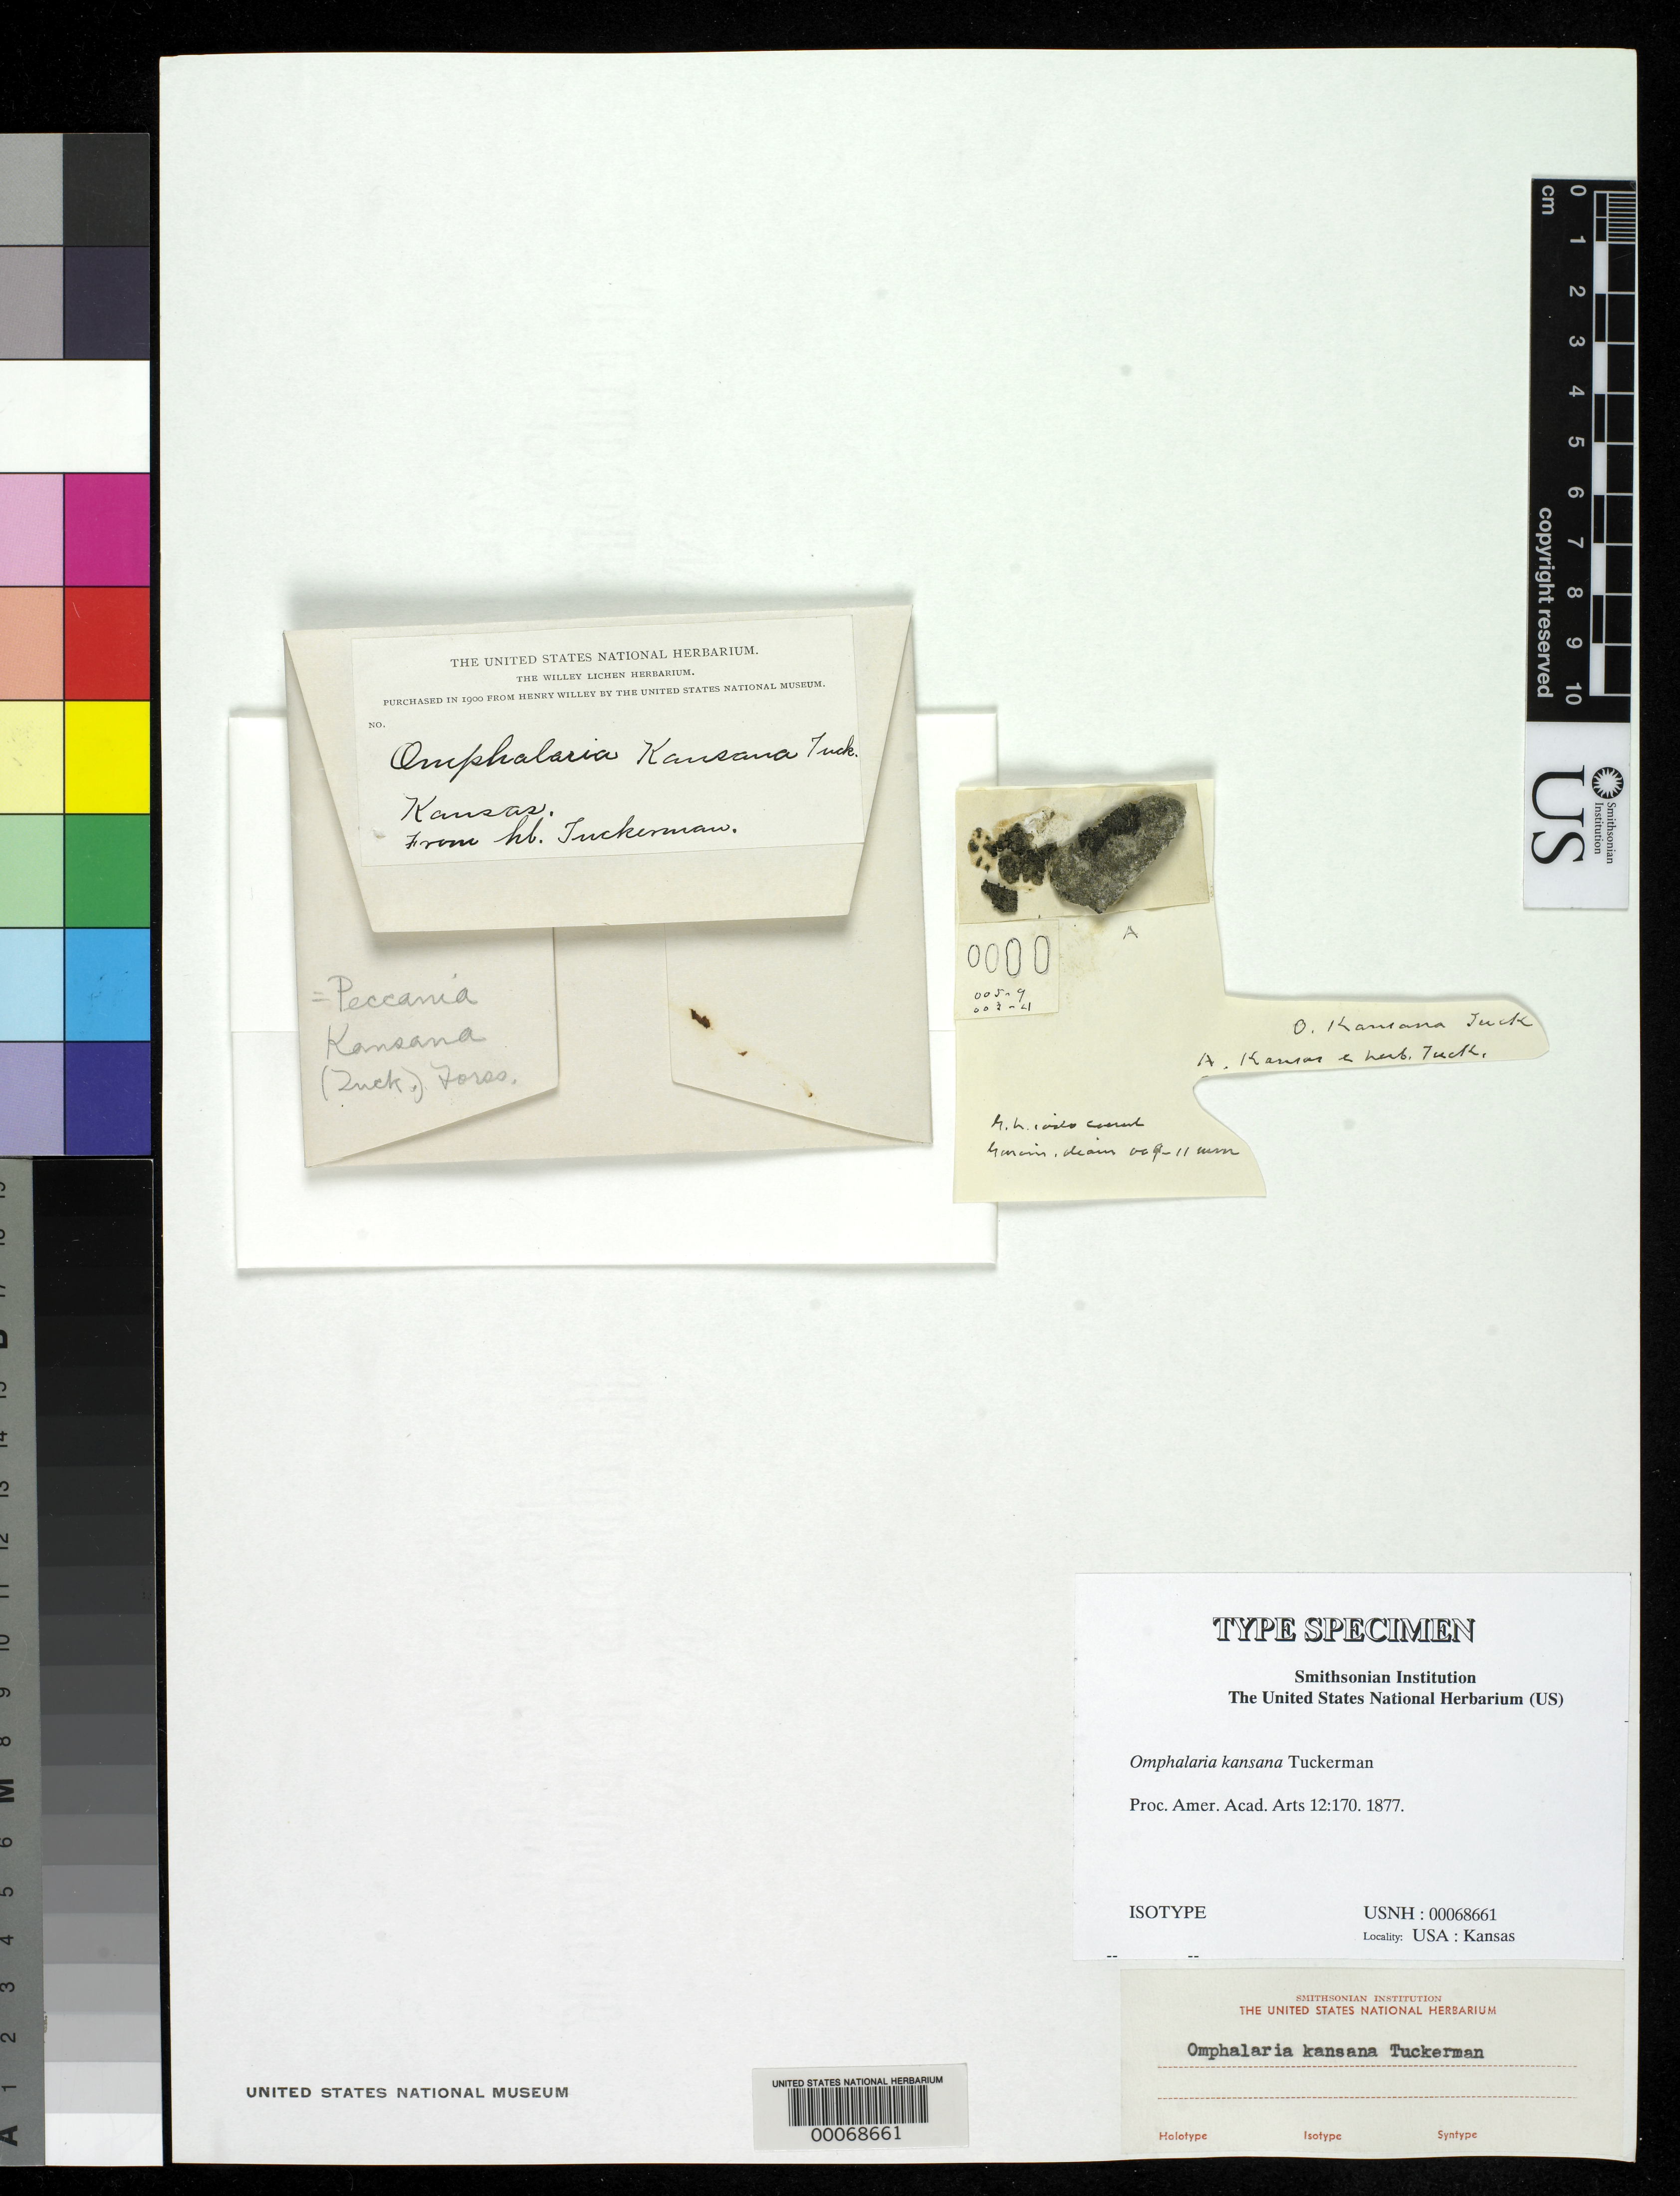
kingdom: Fungi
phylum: Ascomycota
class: Lichinomycetes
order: Lichinales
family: Lichinaceae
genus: Omphalaria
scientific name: Omphalaria kansana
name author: Tuck.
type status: Isotype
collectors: E. Hall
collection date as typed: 1871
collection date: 1871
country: United States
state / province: Kansas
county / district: Chase